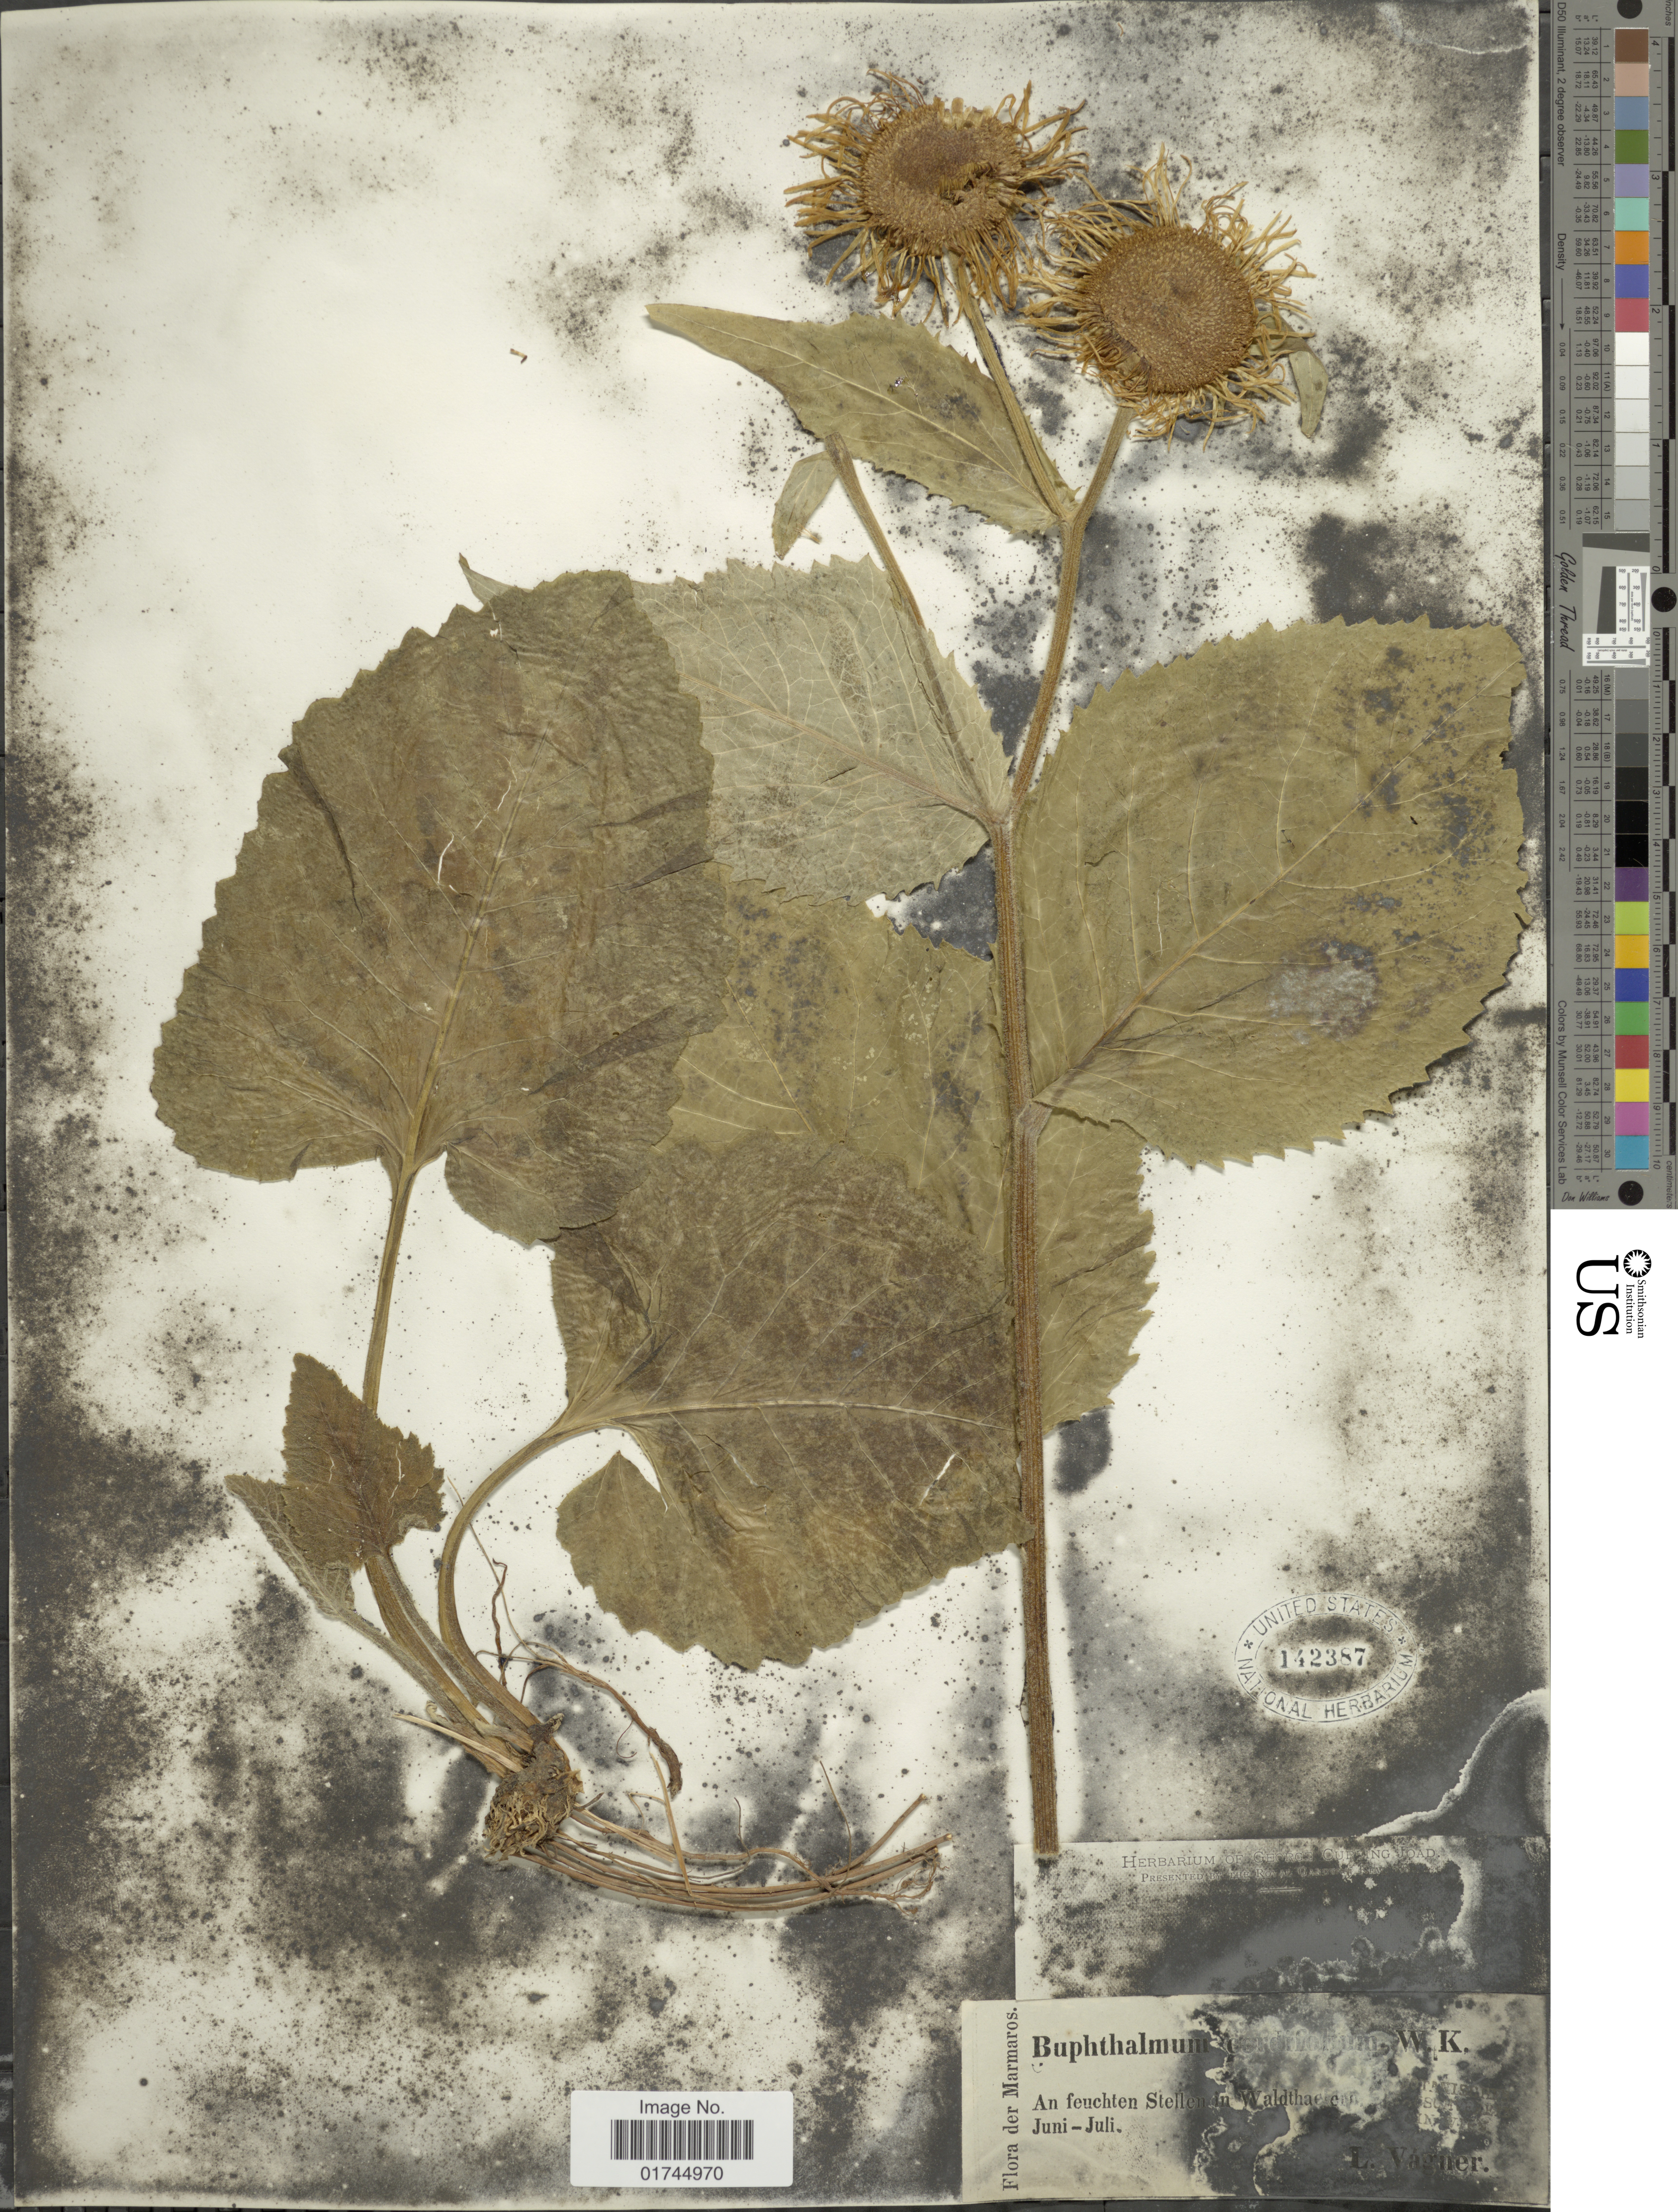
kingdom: Plantae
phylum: Tracheophyta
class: Magnoliopsida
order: Asterales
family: Asteraceae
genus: Buphthalmum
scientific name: Buphthalmum cordifolium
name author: Waldst. & Kit.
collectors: L. Vagner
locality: An feuchten Stellen in Waldthea [illegible text].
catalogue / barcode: US 142387